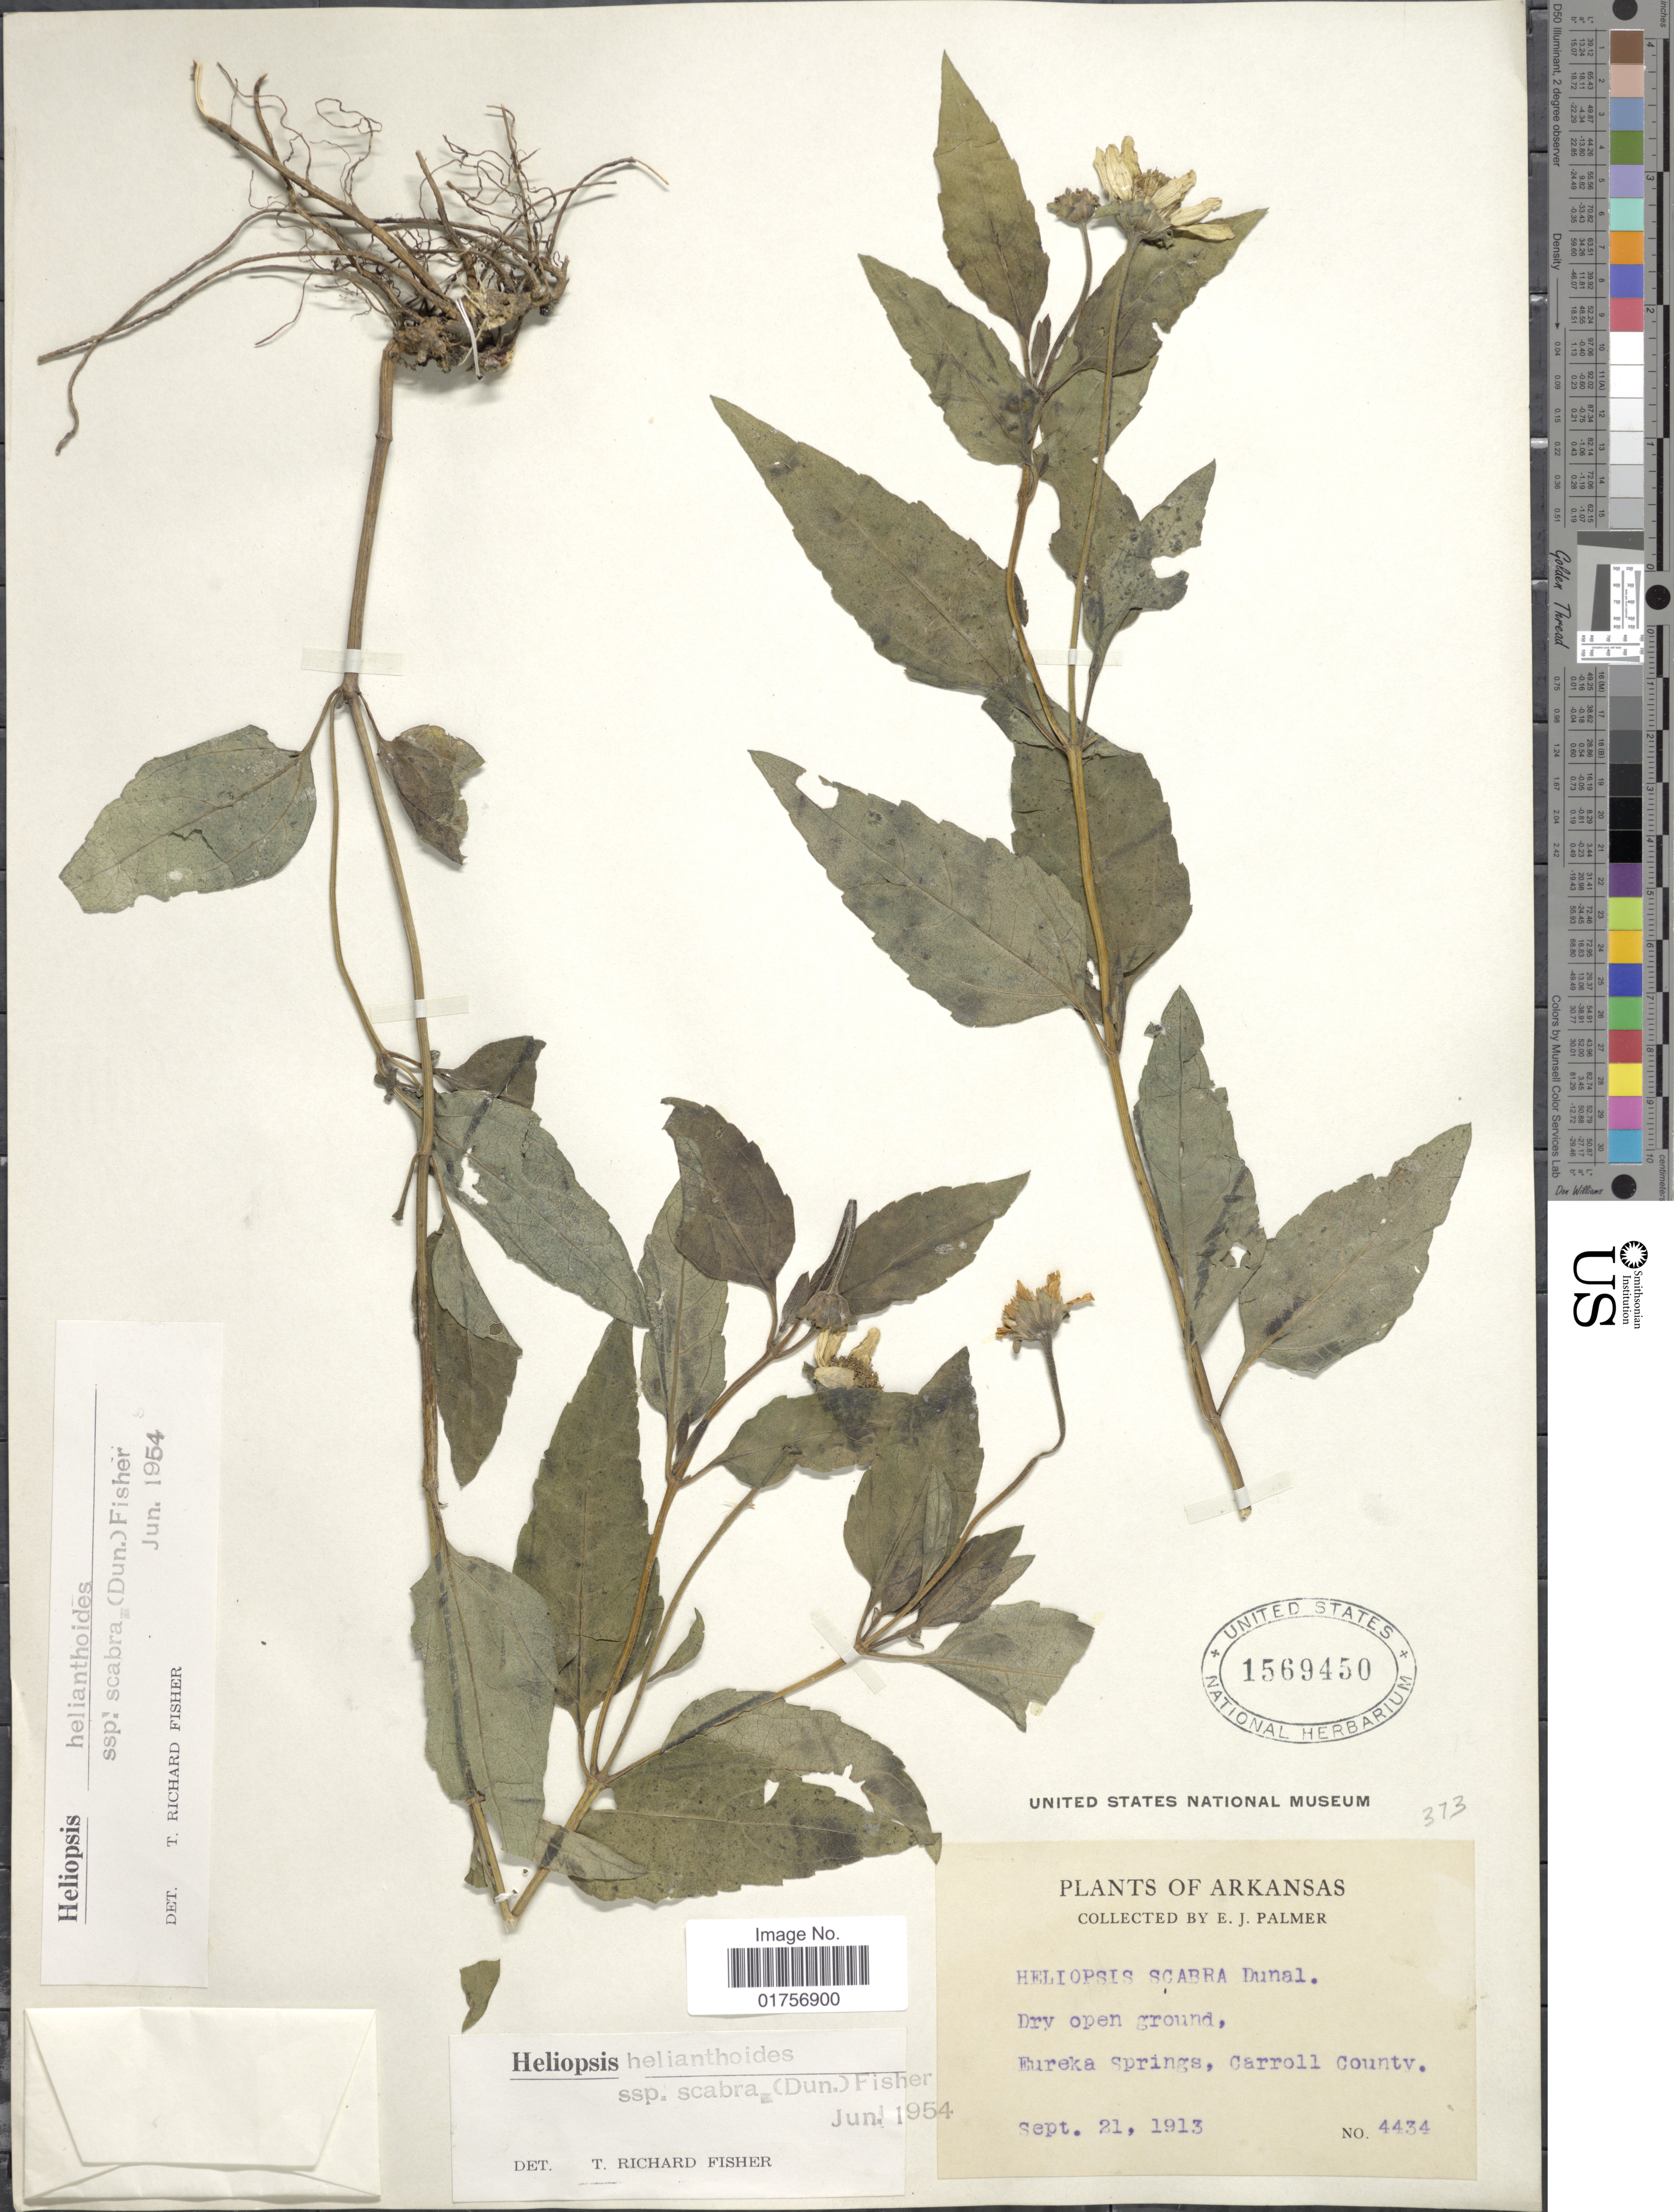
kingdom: Plantae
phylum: Tracheophyta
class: Magnoliopsida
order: Asterales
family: Asteraceae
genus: Heliopsis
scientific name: Heliopsis helianthoides var. scabra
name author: (Dunal) T.R. Fisher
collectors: E. J. Palmer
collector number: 4434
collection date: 1913-09-21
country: United States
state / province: Arkansas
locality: Eureka Springs, Carroll County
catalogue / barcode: US 1569450